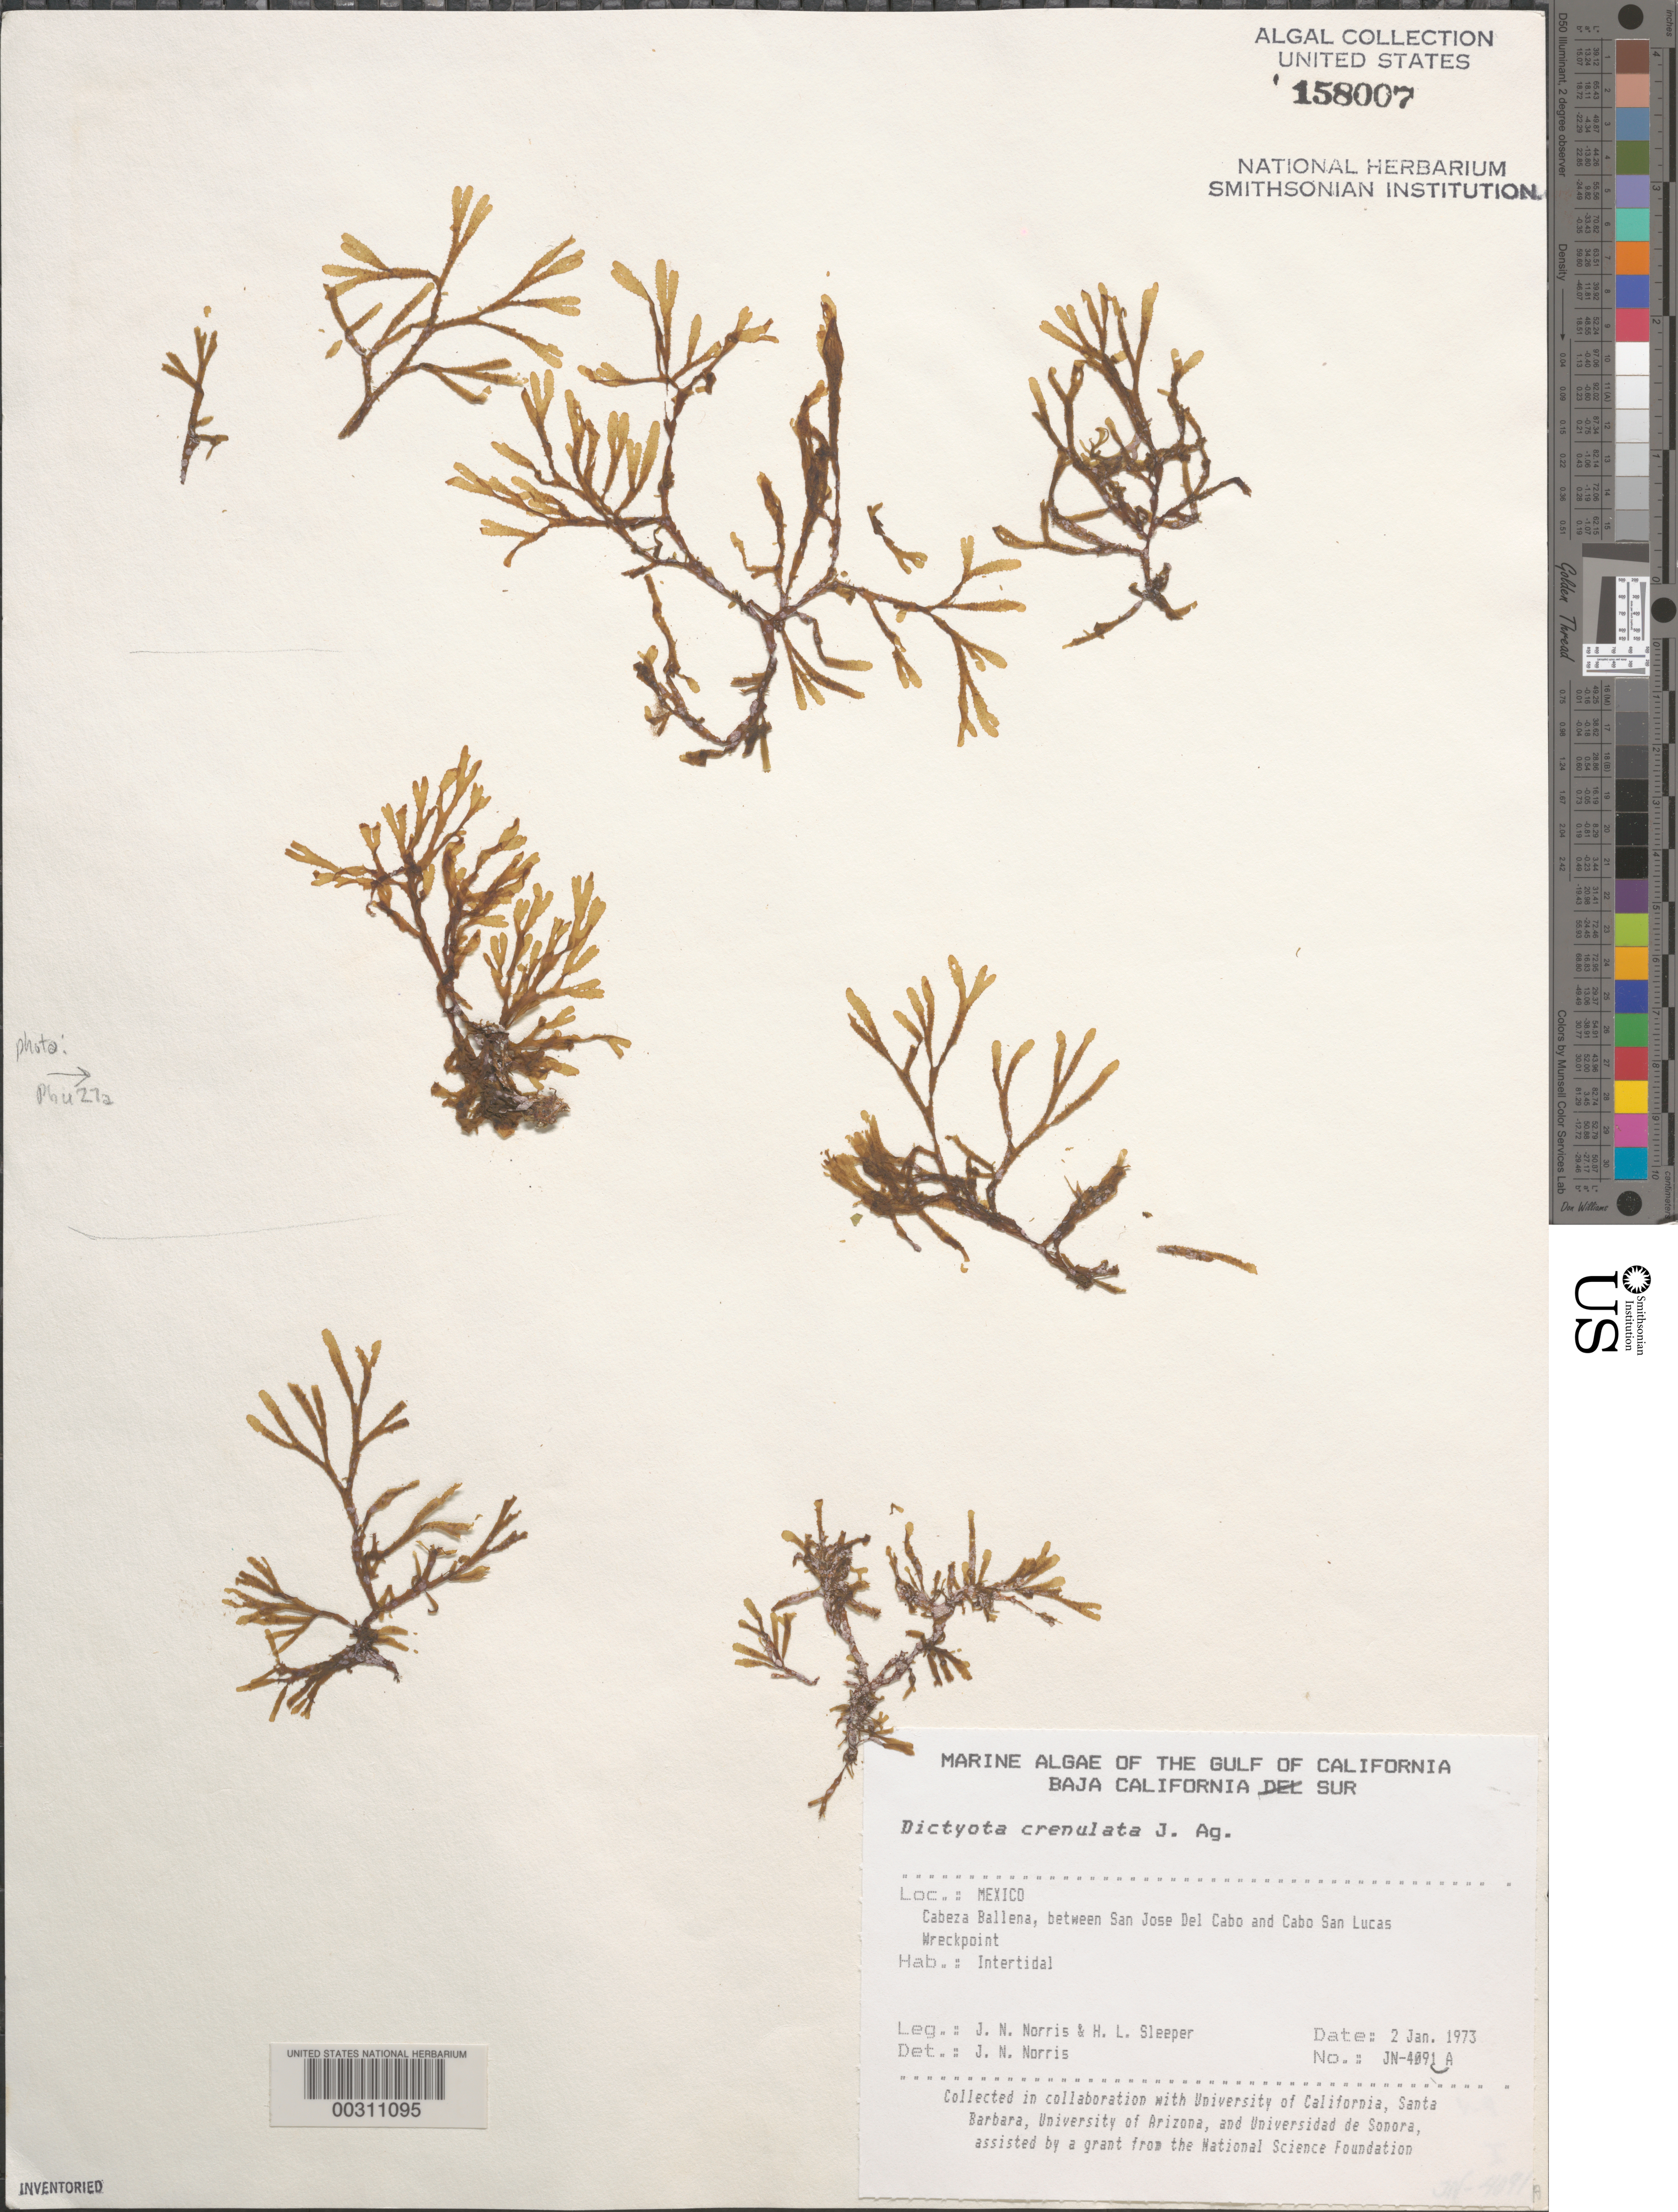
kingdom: Chromista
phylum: Ochrophyta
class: Phaeophyceae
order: Dictyotales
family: Dictyotaceae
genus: Dictyota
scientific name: Dictyota crenulata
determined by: Norris, James N.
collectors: J. N. Norris & H. Sleeper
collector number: JN-4091a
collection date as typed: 02 Jan 1973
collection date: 1973-01-02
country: Mexico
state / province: Baja California Sur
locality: Cabeza Ballena, between San Jose del Cabo and Cabo San Lucas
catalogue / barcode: US 158007